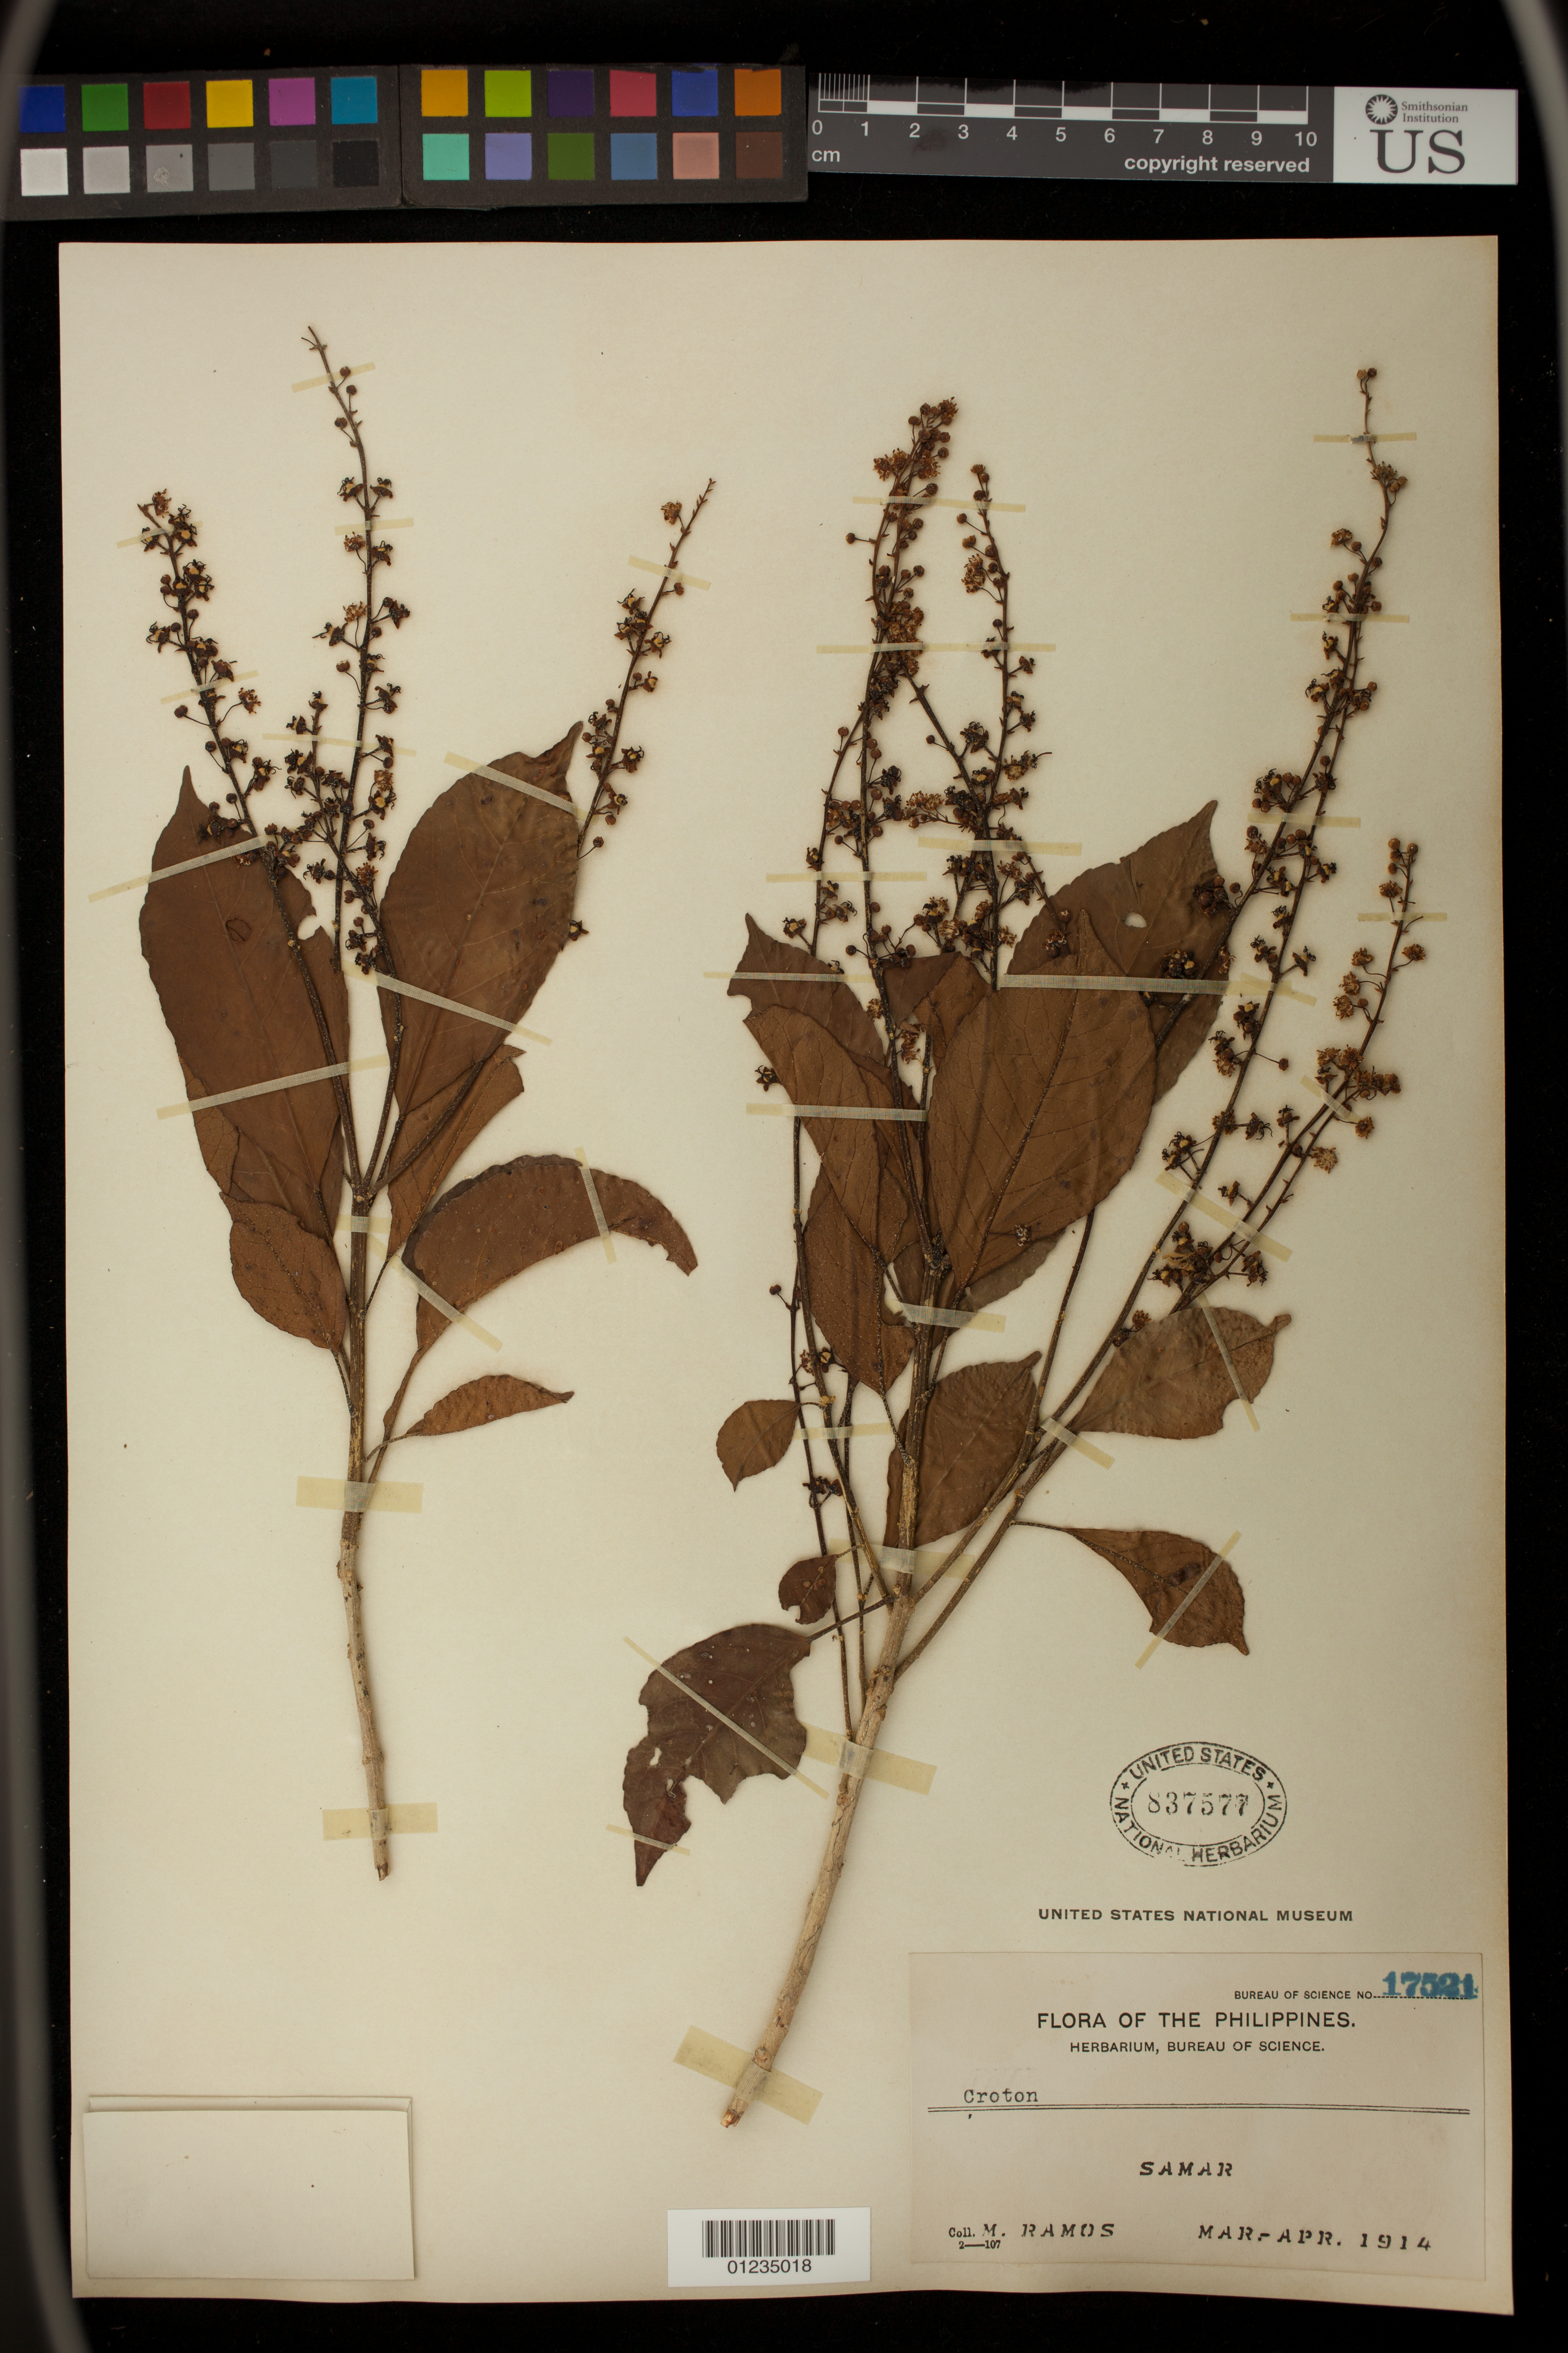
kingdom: Plantae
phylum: Tracheophyta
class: Magnoliopsida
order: Malpighiales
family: Euphorbiaceae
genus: Croton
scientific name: Croton sp.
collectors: M. Ramos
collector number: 2107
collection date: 1914-03/1914-04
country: Philippines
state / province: Eastern Visayas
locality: Samar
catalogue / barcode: US 837577